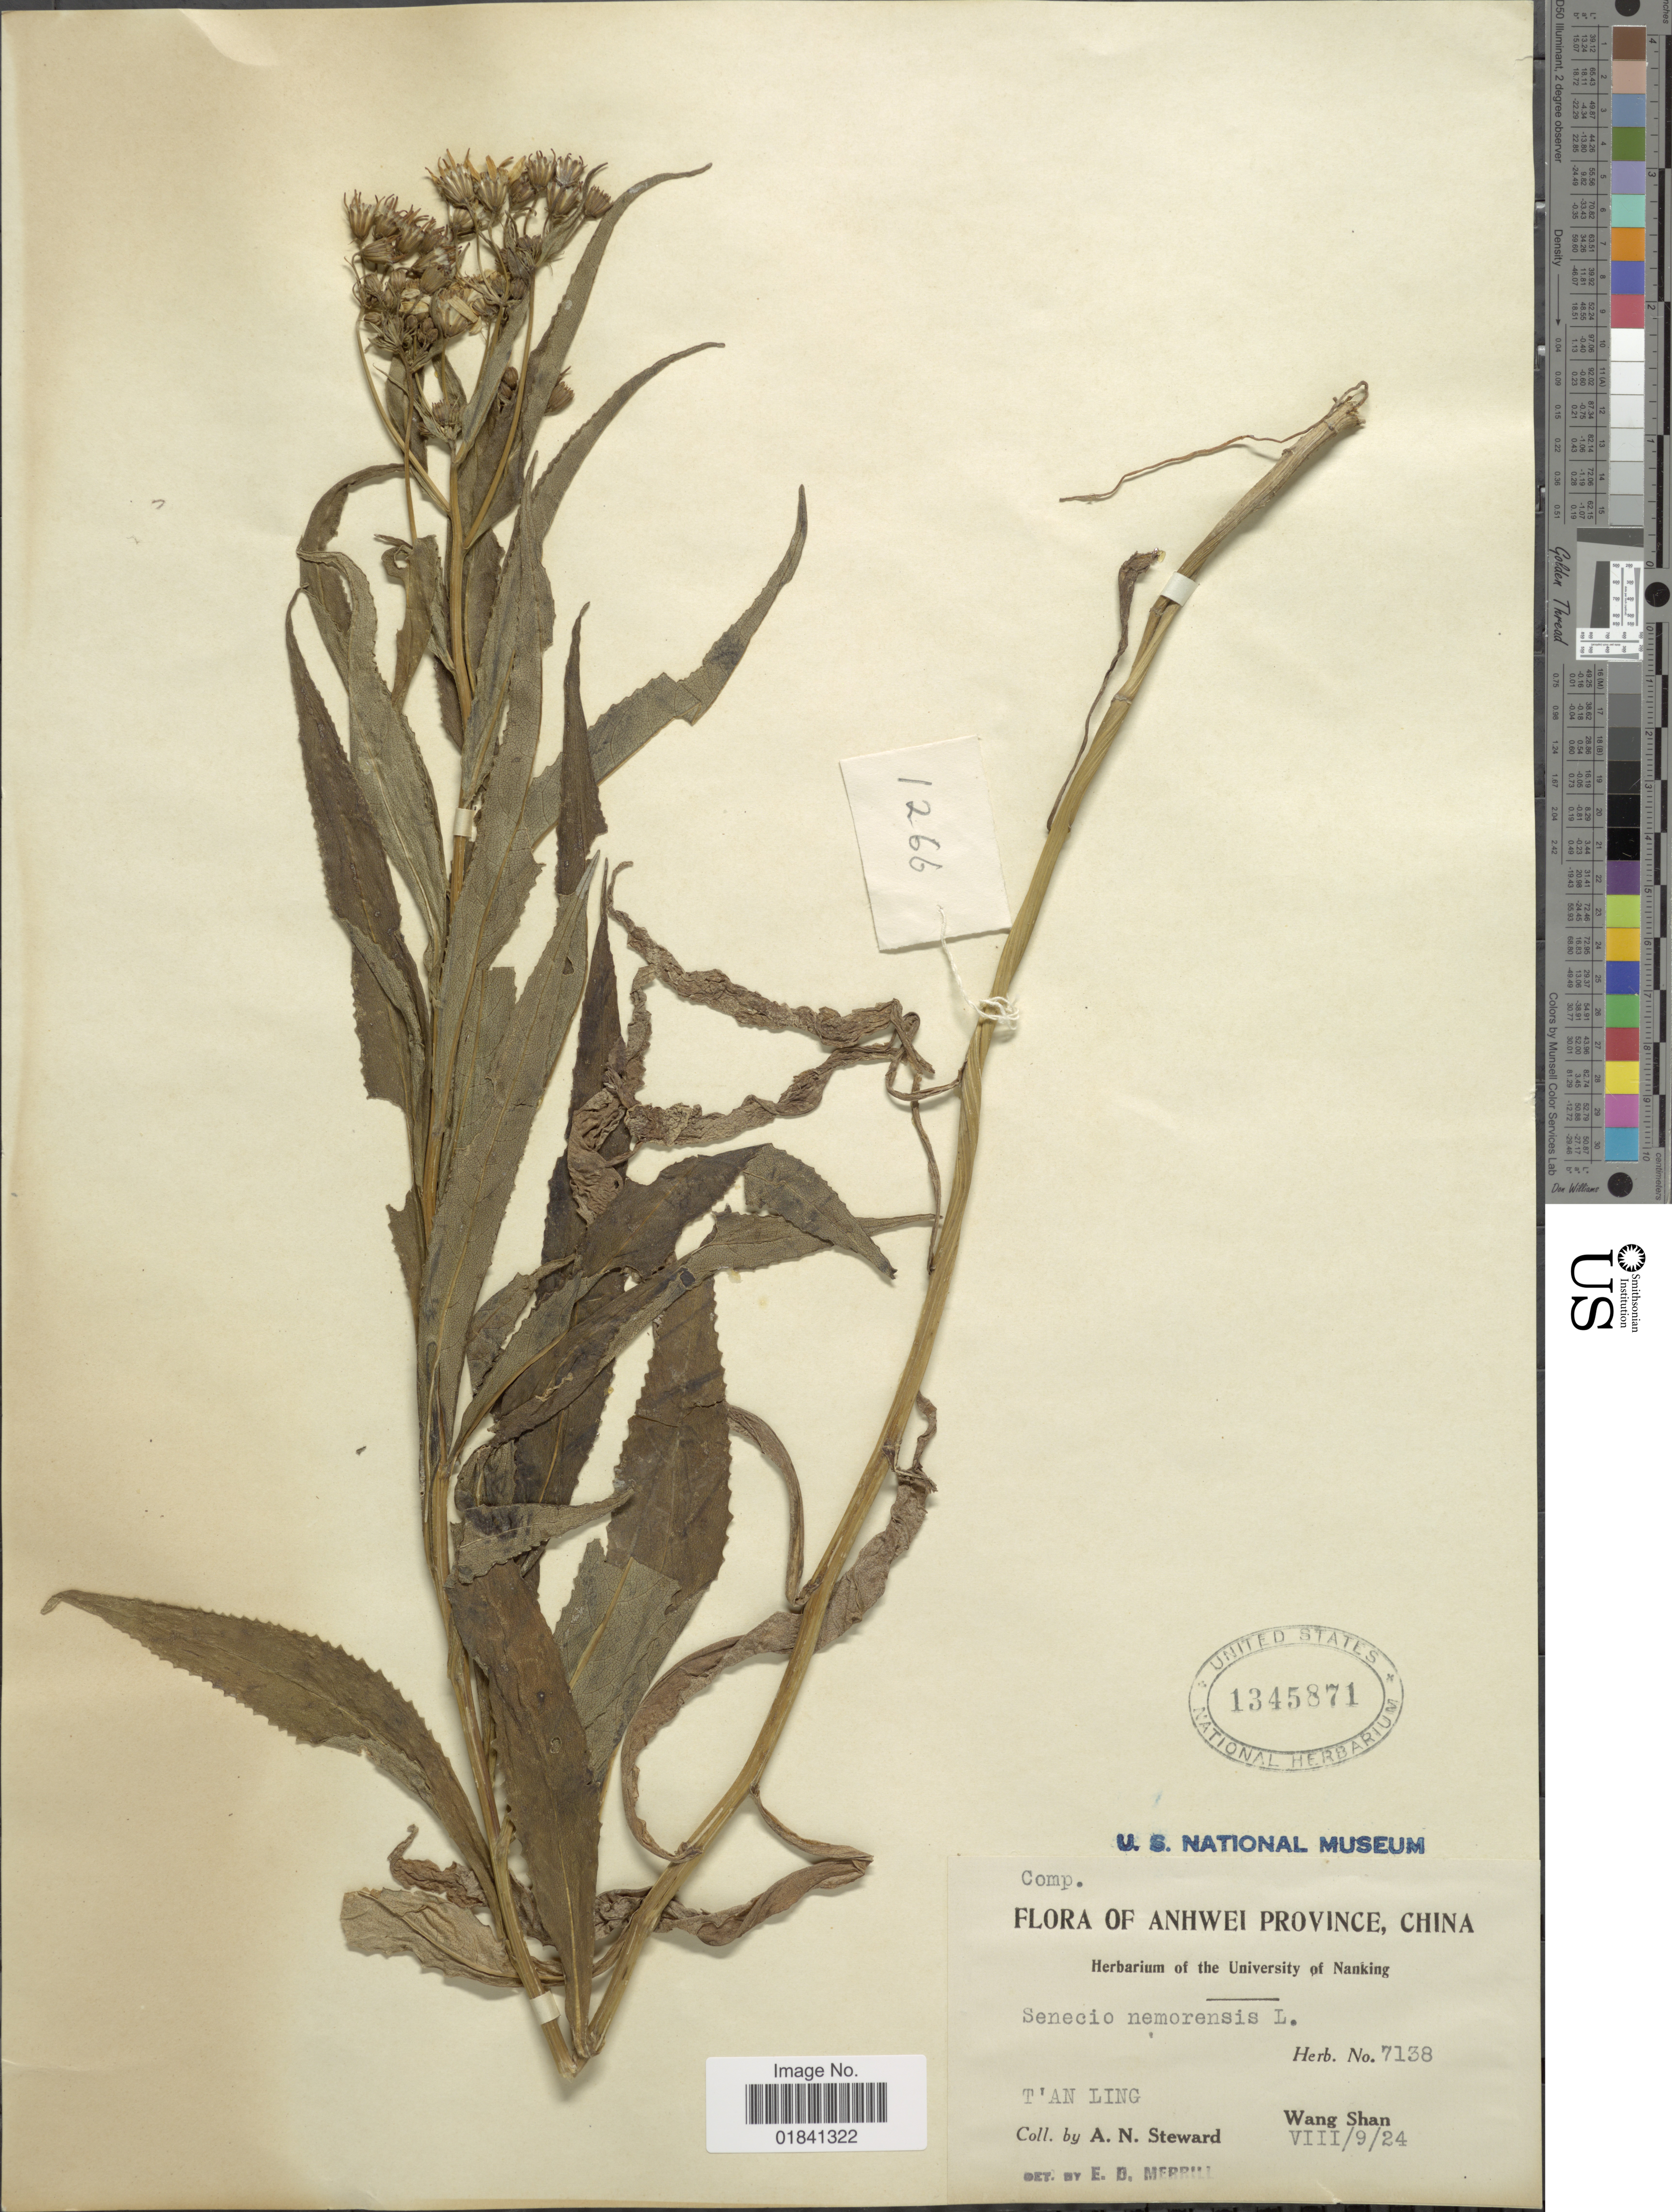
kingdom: Plantae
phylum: Tracheophyta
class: Magnoliopsida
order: Asterales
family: Asteraceae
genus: Senecio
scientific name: Senecio nemorensis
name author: L.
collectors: A. N. Steward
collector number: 7138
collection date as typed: Transcribed d/m/y: 9/8/24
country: China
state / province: Anhui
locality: Anhwei Province, T'an Ling, Wang Shan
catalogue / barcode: US 1345871